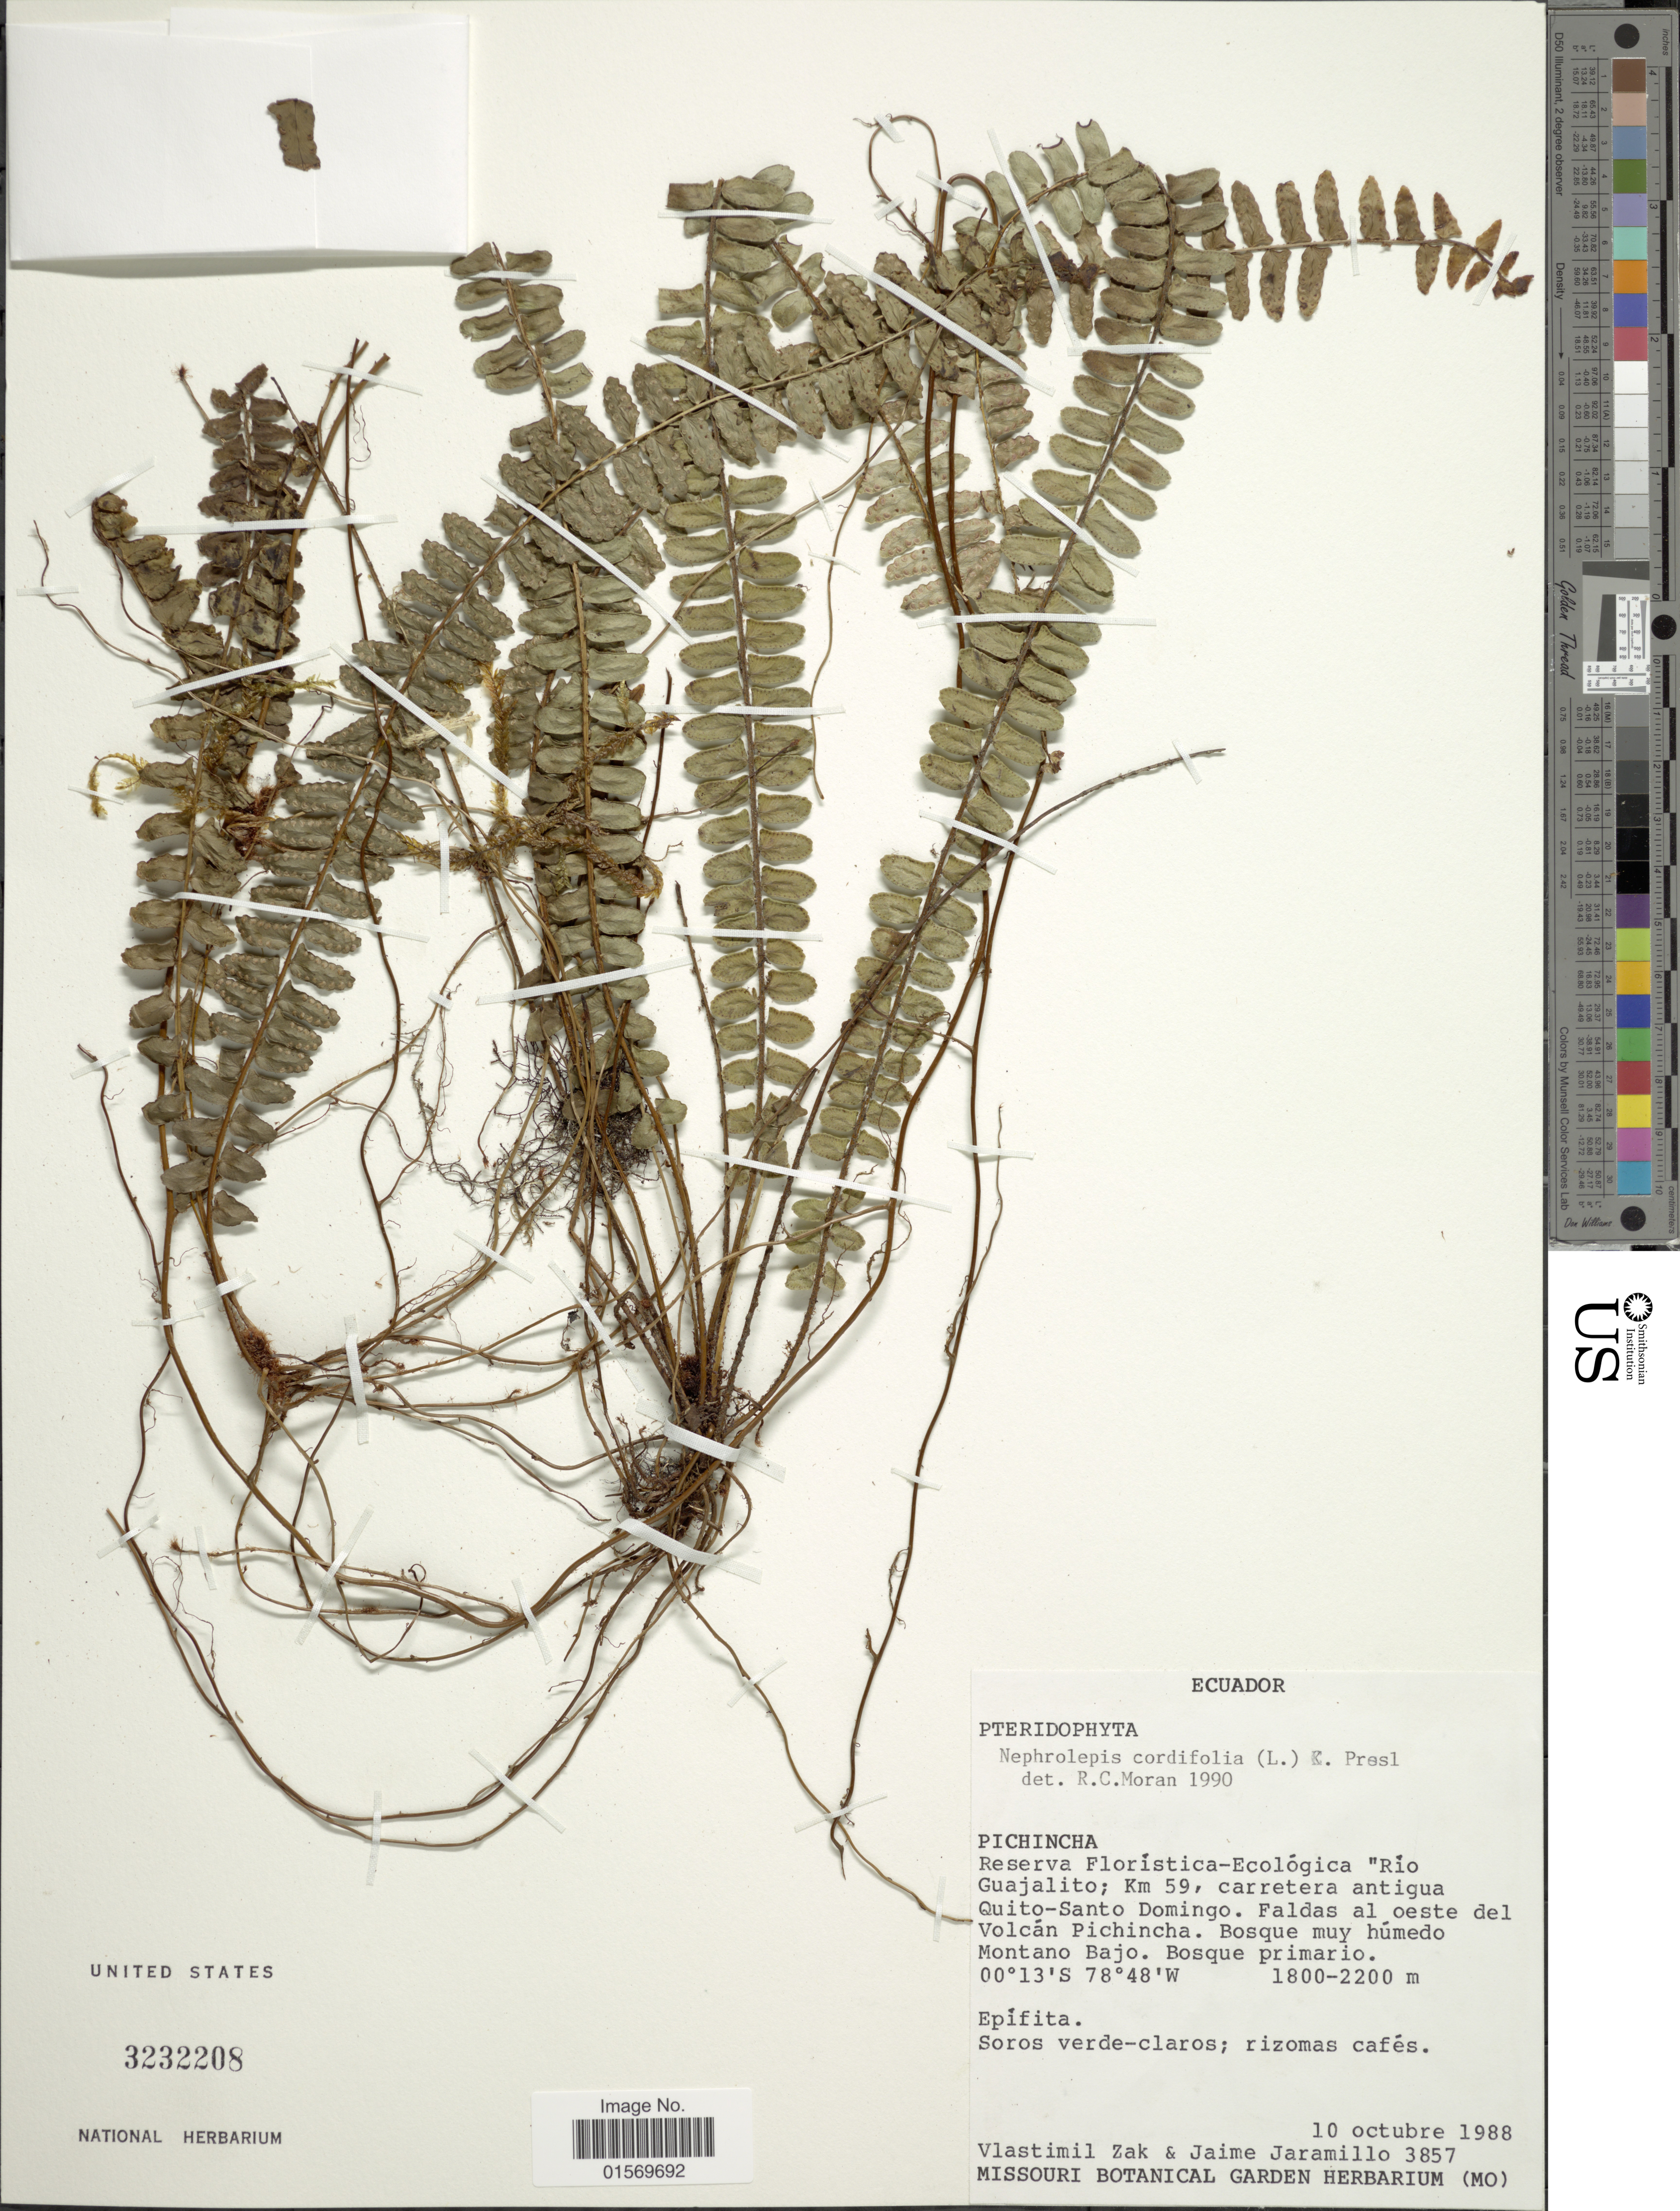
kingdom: Plantae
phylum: Tracheophyta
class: Polypodiopsida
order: Polypodiales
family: Nephrolepidaceae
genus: Nephrolepis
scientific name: Nephrolepis cordifolia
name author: (L.) C. Presl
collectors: V. Zak & J. Jaramillo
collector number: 3857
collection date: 1988-10-10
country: Ecuador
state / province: Pichincha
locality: Reserva Floristica-Ecologica Rio Guajalito; Km 59, carretera antigua Quito-Santo Domingo. Faldas al oeste del Volvan Pichincha.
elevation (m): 1800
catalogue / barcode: US 3232208